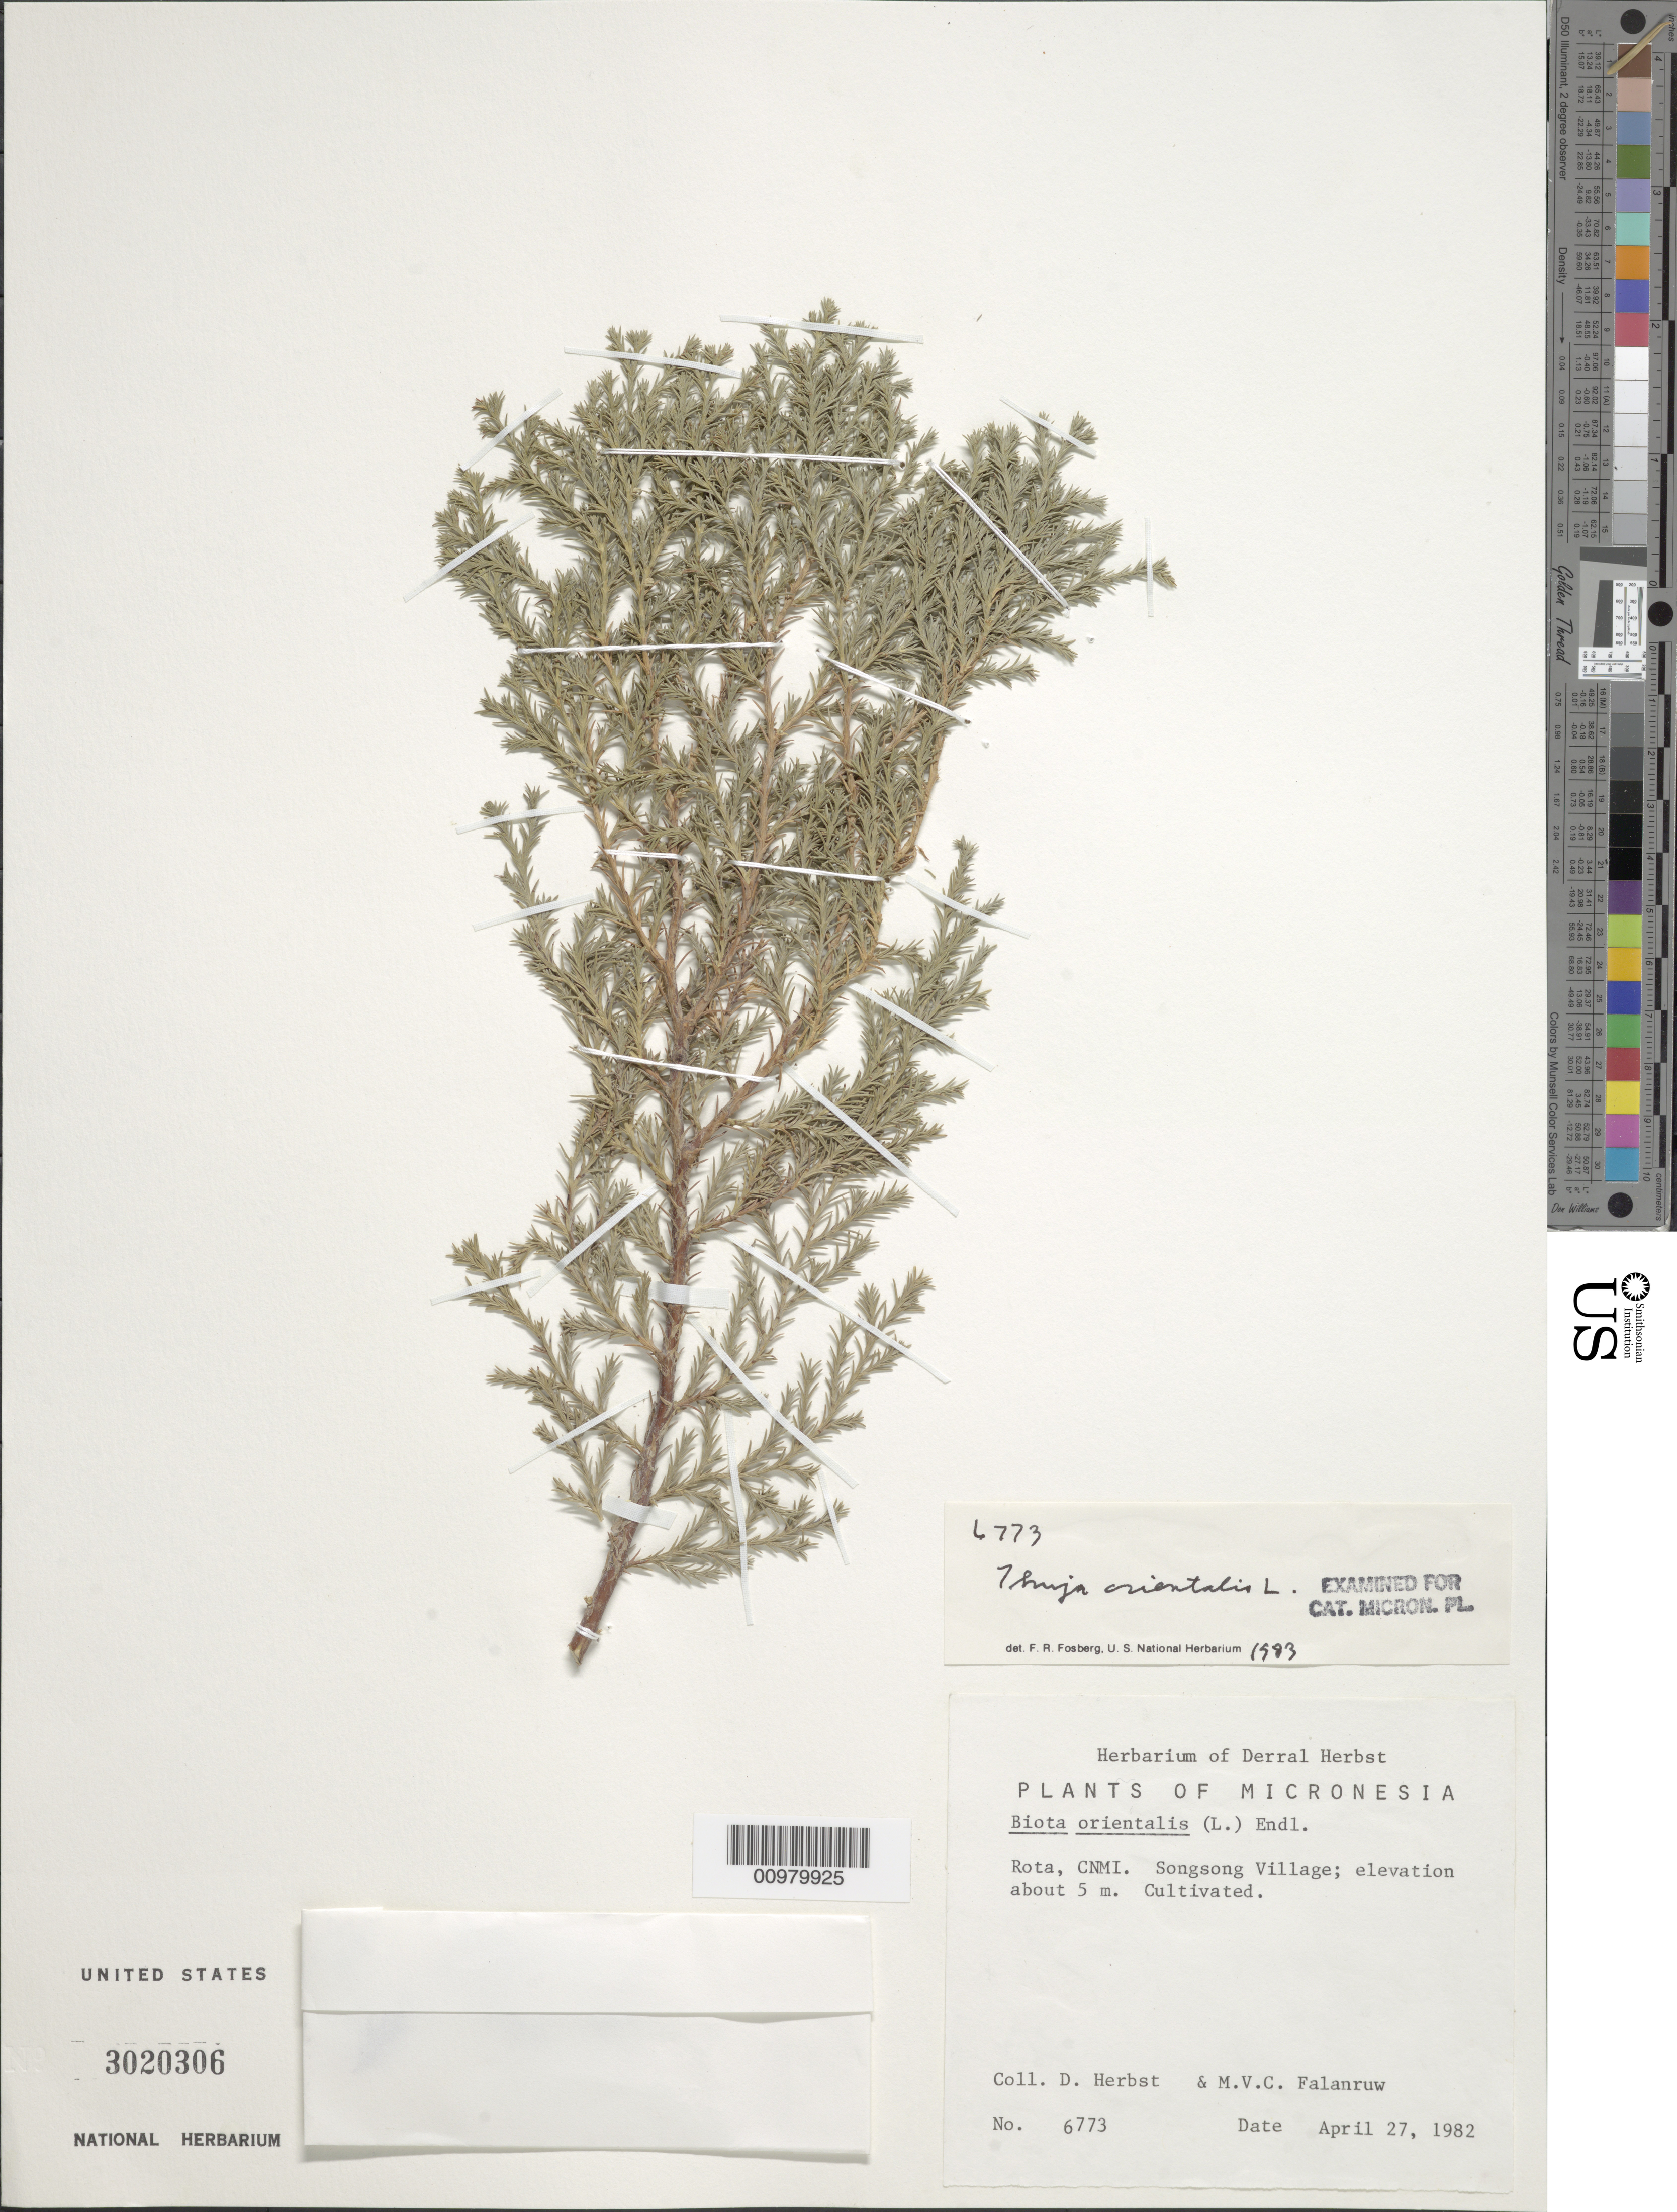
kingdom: Plantae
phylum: Tracheophyta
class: Pinopsida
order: Pinales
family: Cupressaceae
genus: Thuja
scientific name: Thuja orientalis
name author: L.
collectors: D. R. Herbst & M. V. Falanruw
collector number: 6773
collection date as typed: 27 Apr 1982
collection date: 1982-04-27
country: Northern Mariana Islands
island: Rota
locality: Songsong Village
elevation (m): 5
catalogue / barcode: US 3020306